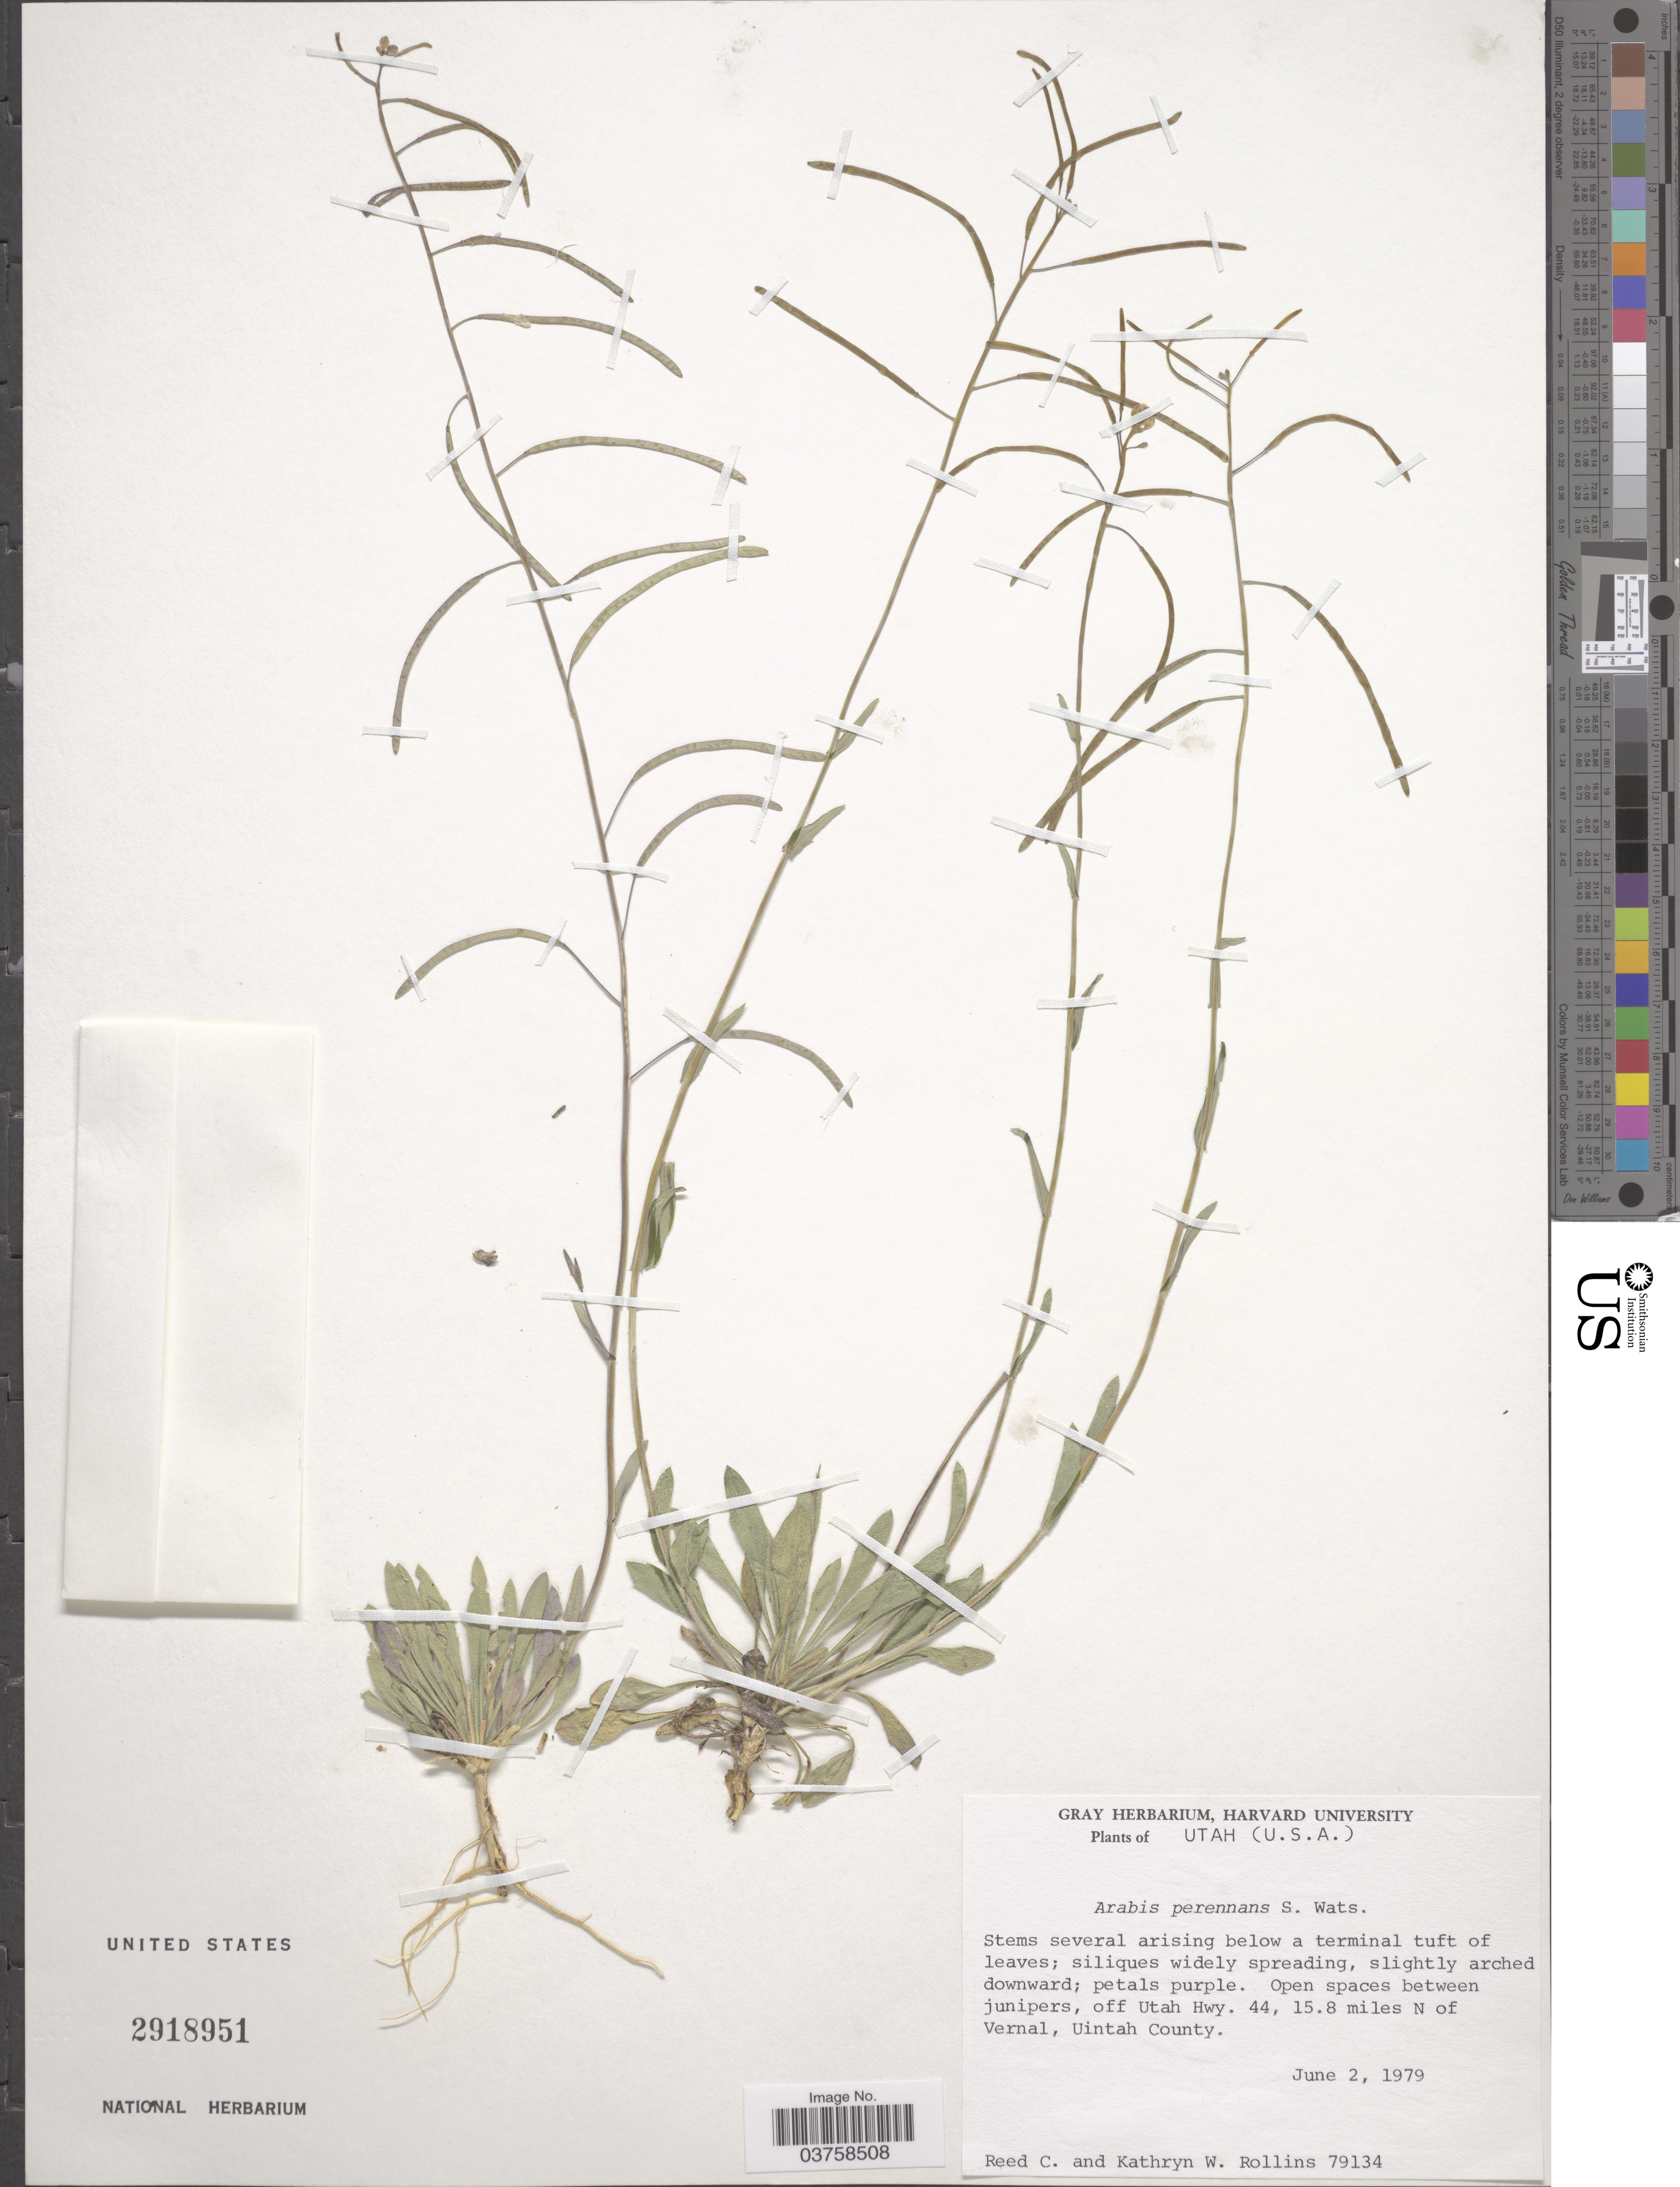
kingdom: Plantae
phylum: Tracheophyta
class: Magnoliopsida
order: Brassicales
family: Brassicaceae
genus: Arabis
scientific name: Arabis perennans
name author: S. Watson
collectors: R. C. Rollins & K. W. Rollins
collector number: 79134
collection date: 1979-06-02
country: United States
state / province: Utah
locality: Off Utah Hwy. 44, 15.8 miles N of Vernal, Uintah County.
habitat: open space between junipers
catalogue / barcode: US 2918951